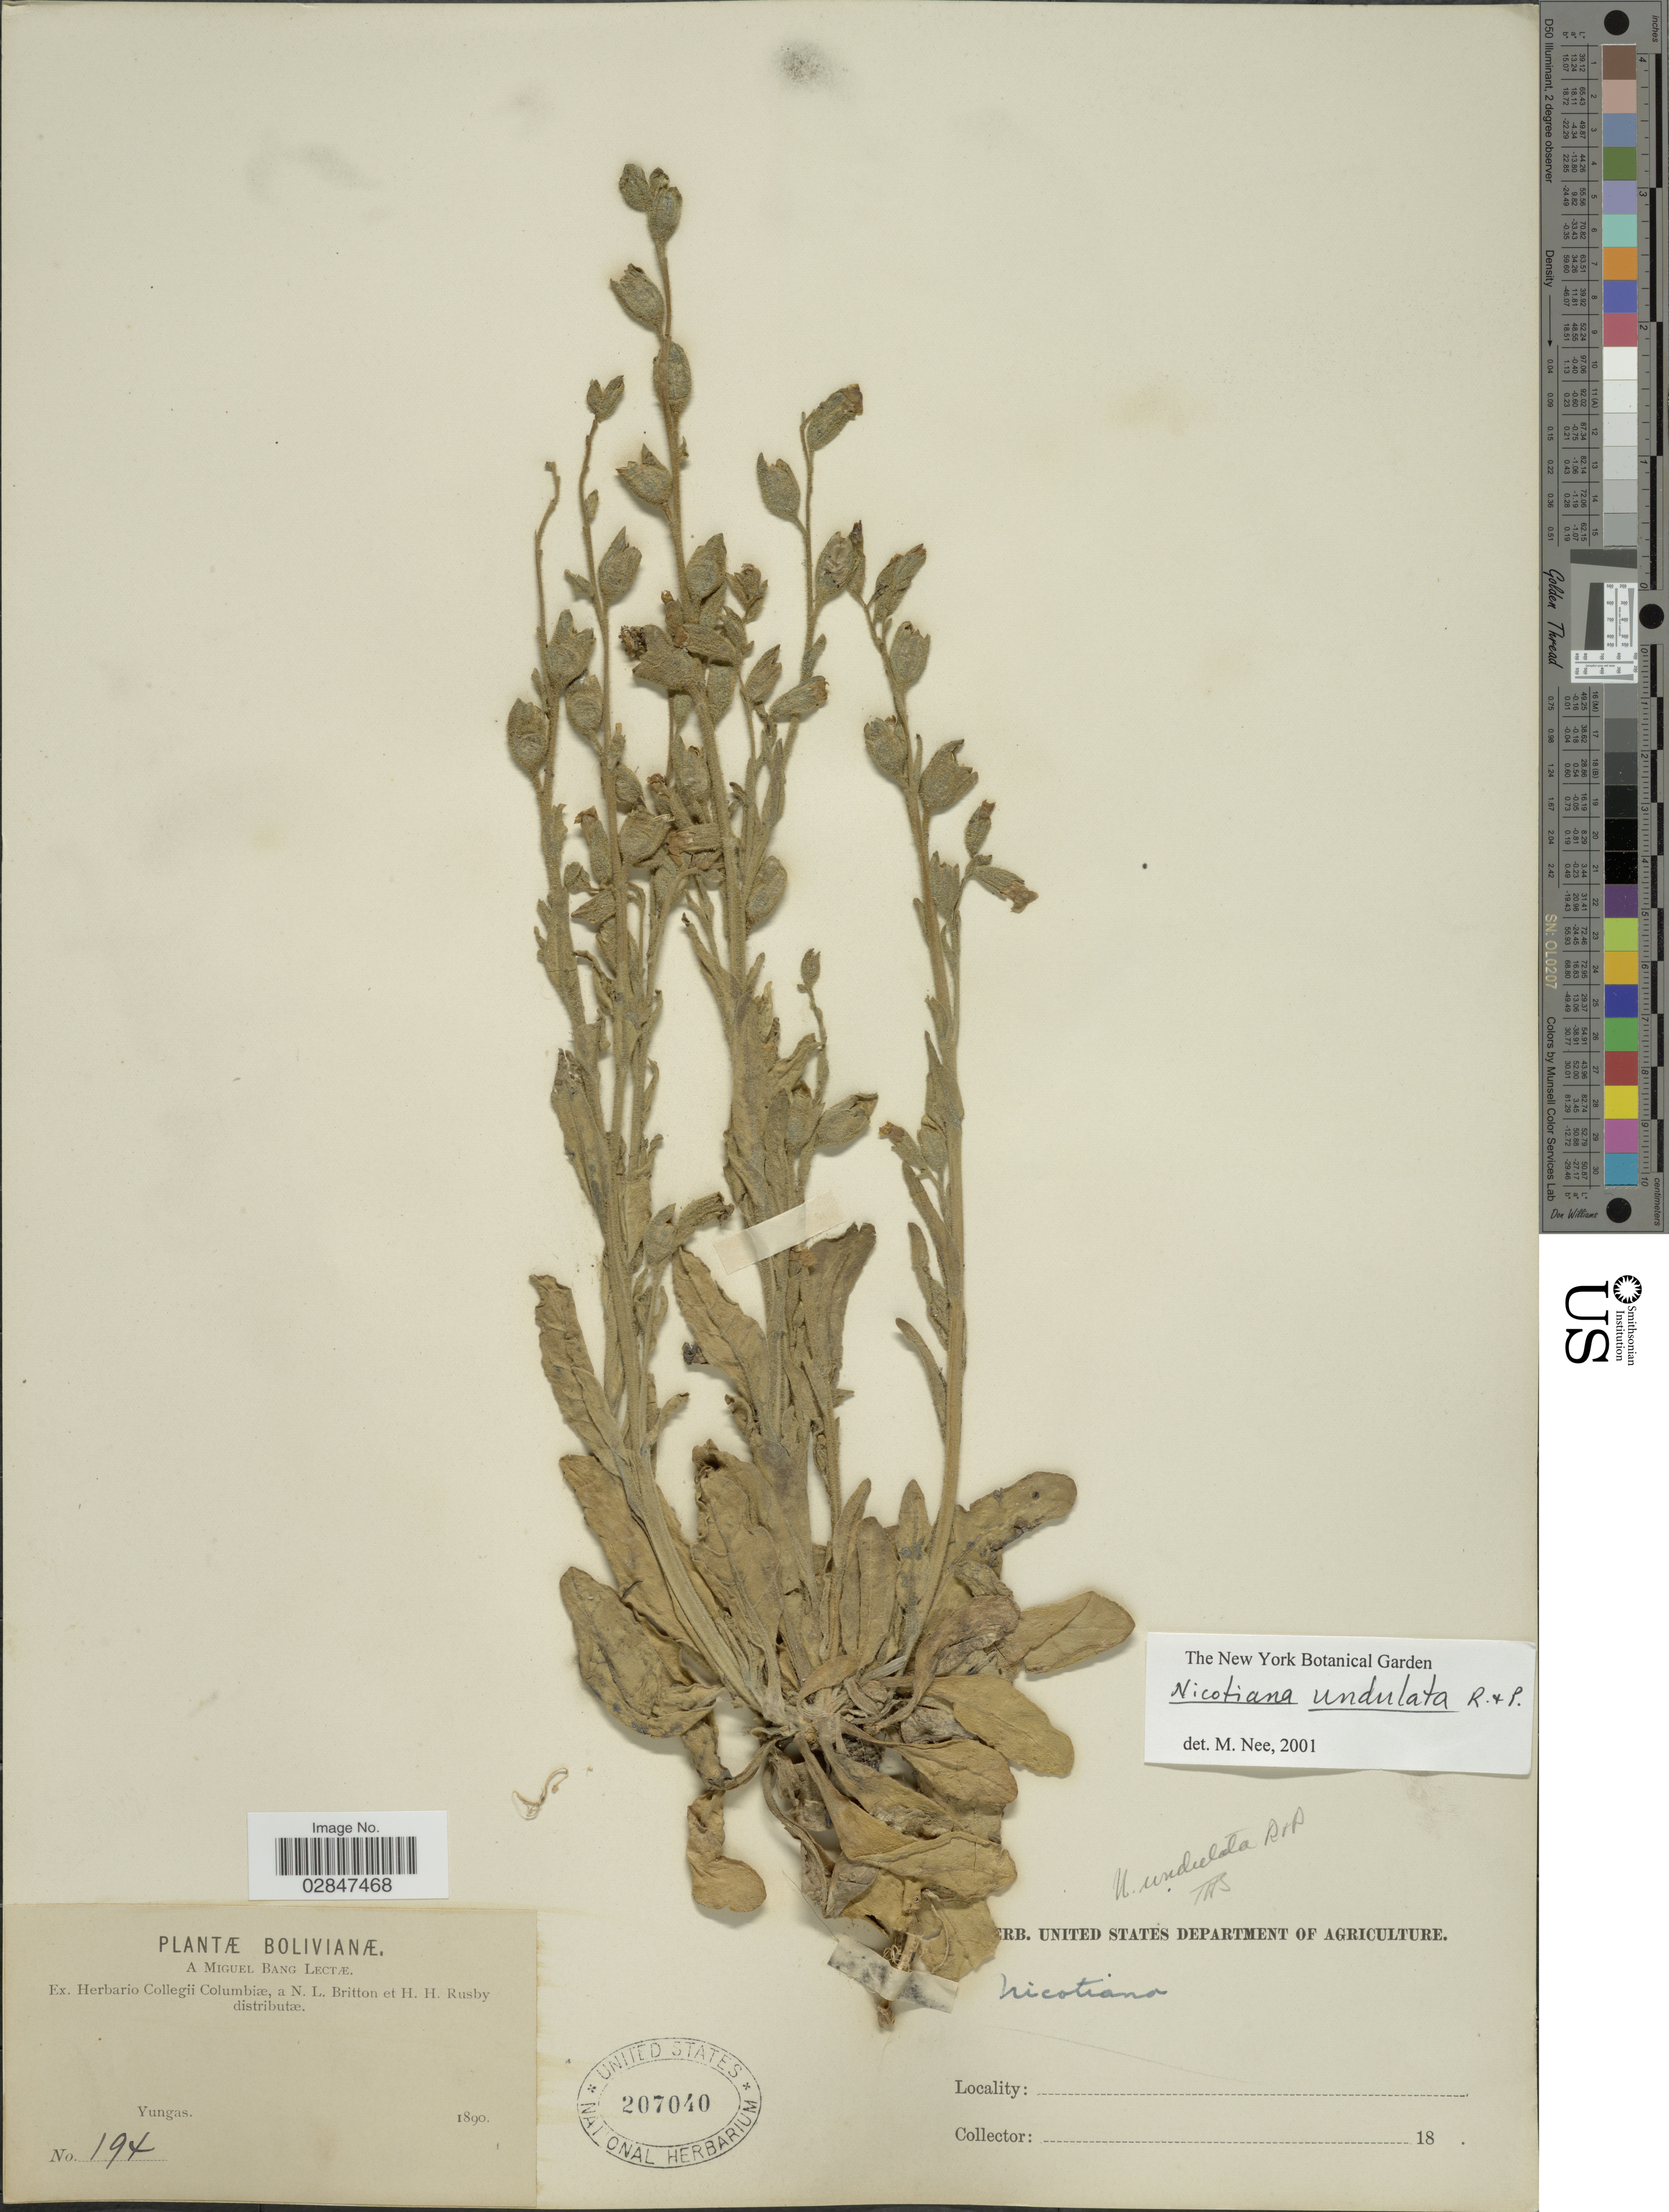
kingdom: Plantae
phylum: Tracheophyta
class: Magnoliopsida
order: Solanales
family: Solanaceae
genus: Nicotiana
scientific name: Nicotiana undulata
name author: Ruiz & Pav.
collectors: M. Bang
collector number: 194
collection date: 1890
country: Bolivia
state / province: La Paz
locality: Yungas.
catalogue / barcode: US 207040